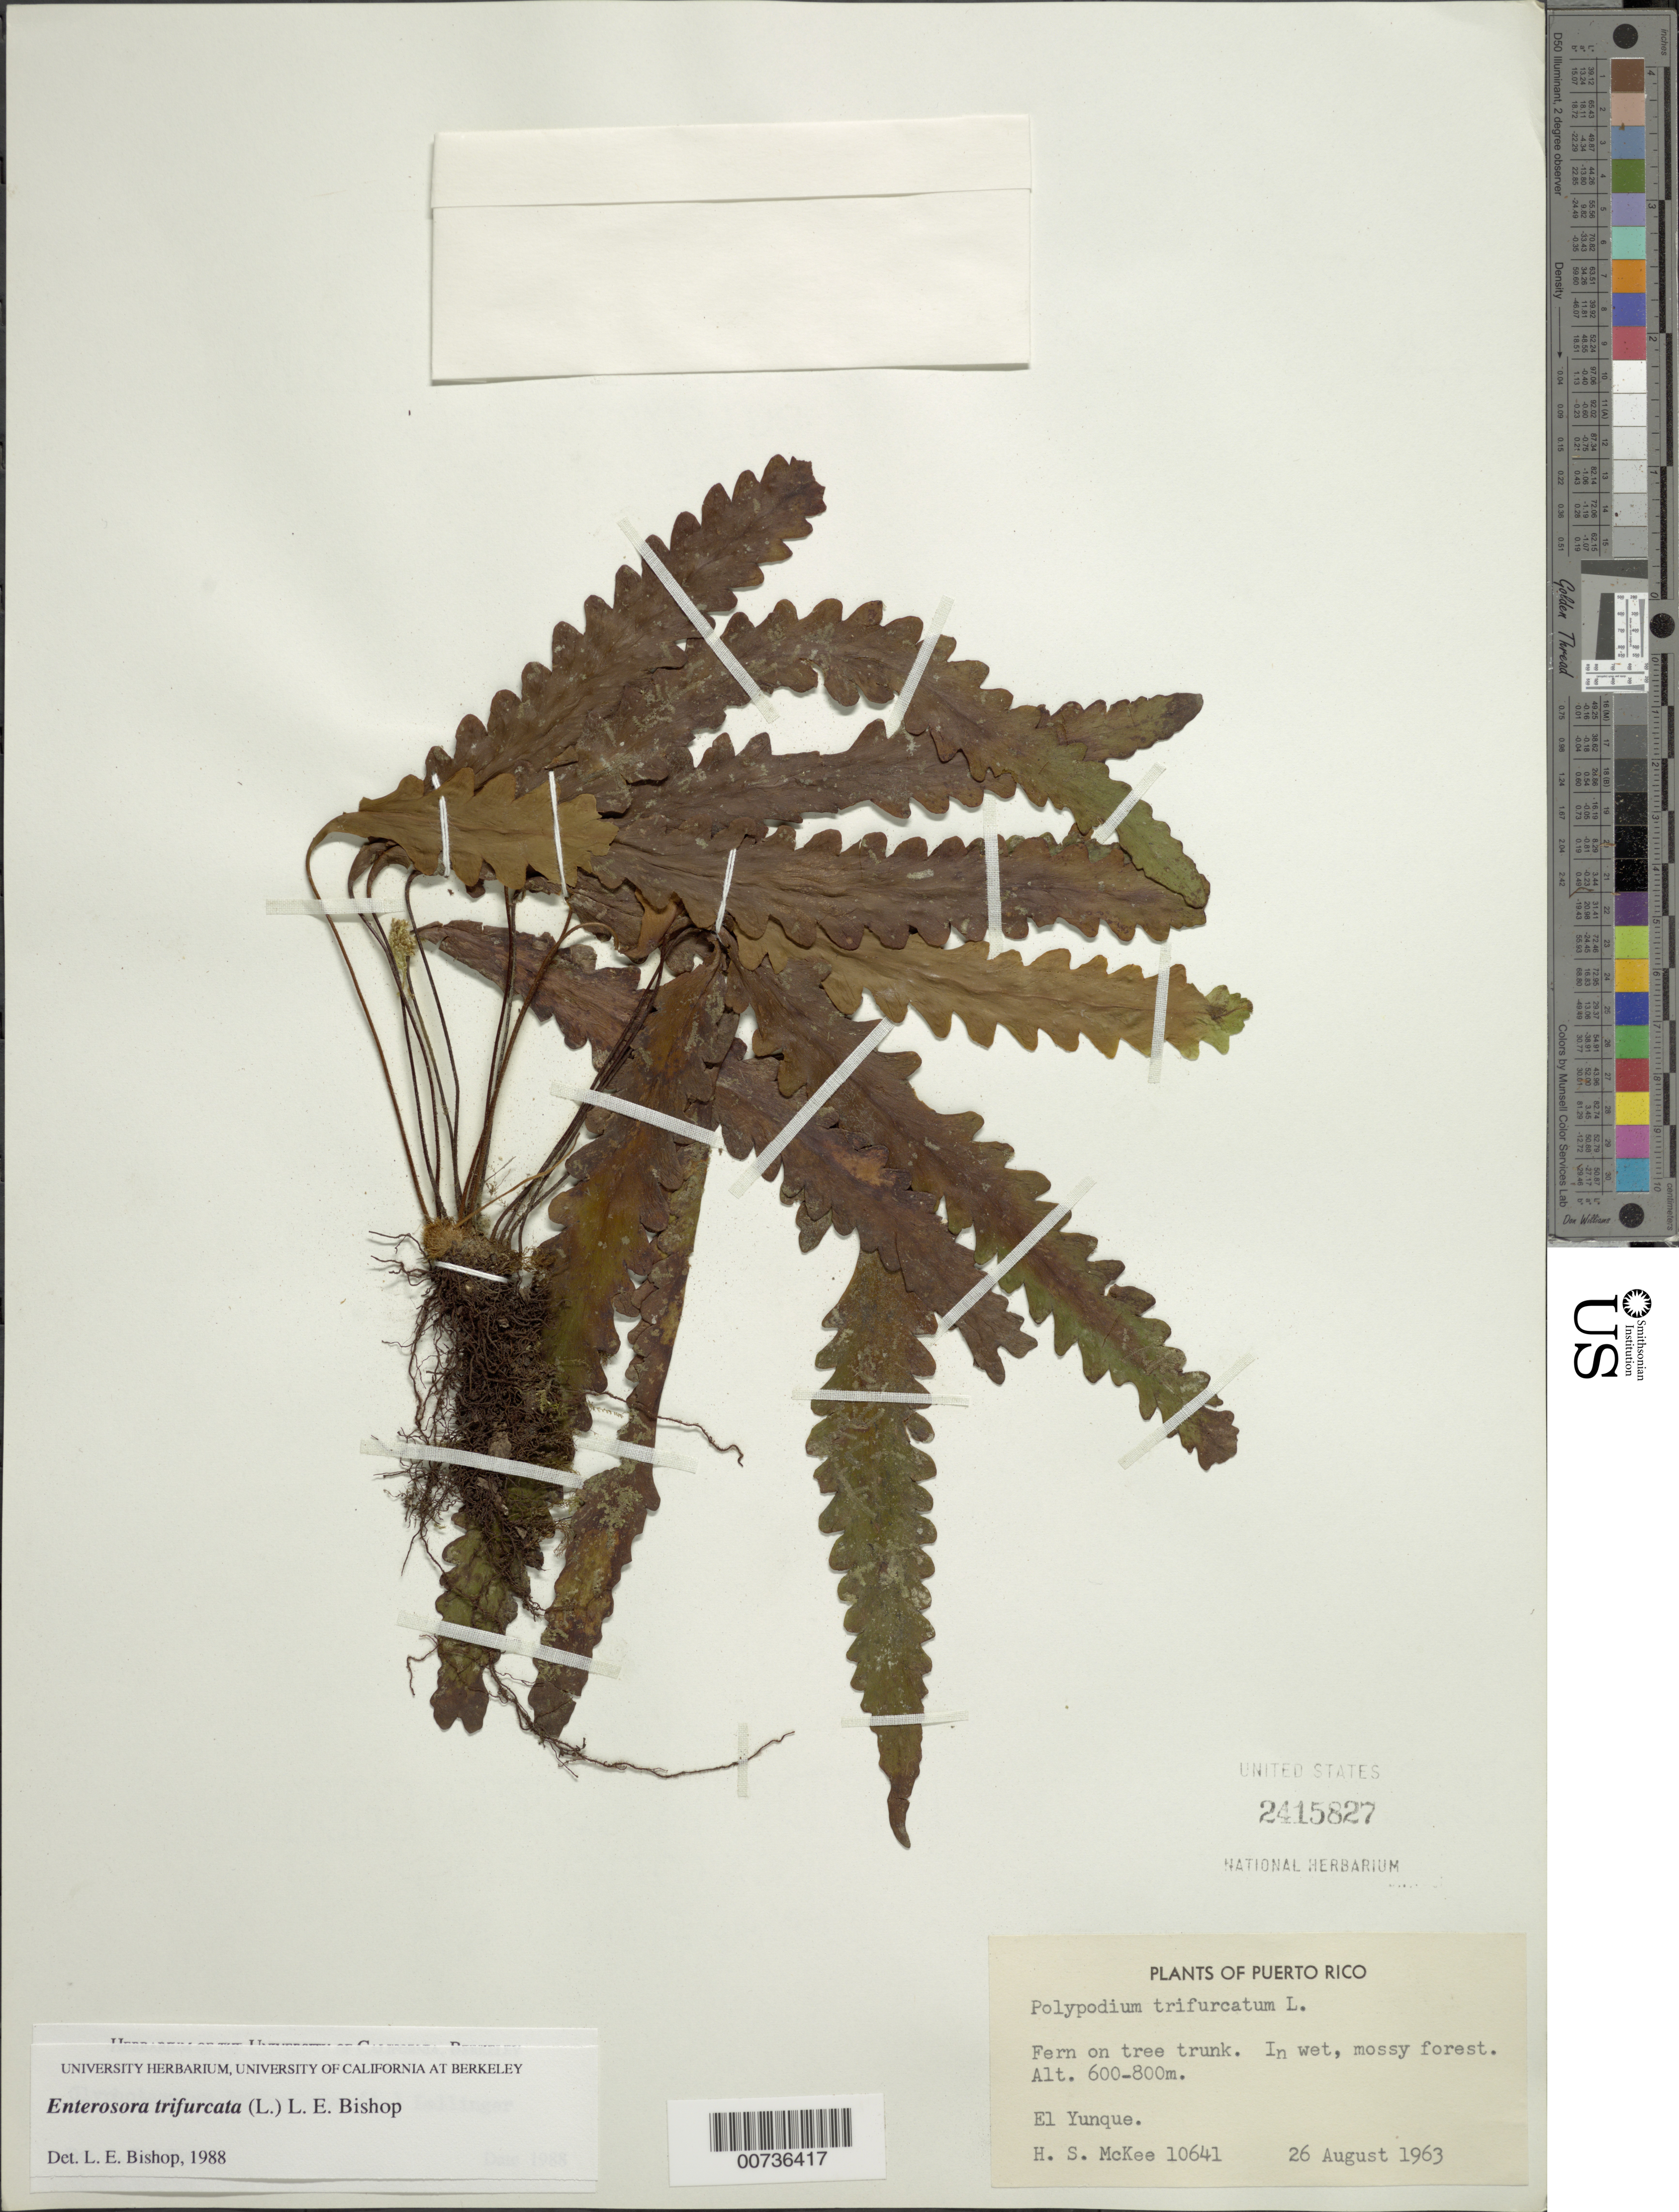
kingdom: Plantae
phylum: Tracheophyta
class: Polypodiopsida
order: Polypodiales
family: Polypodiaceae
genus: Enterosora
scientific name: Enterosora trifurcata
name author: (L.) L.E. Bishop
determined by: Earl, L.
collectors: H. S. McKee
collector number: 10641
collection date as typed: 26 Aug 1963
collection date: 1963-08-26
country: Puerto Rico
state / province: Río Grande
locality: El Yunque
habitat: Fern on tree trunk. In wet, mossy forest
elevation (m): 600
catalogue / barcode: US 2415827